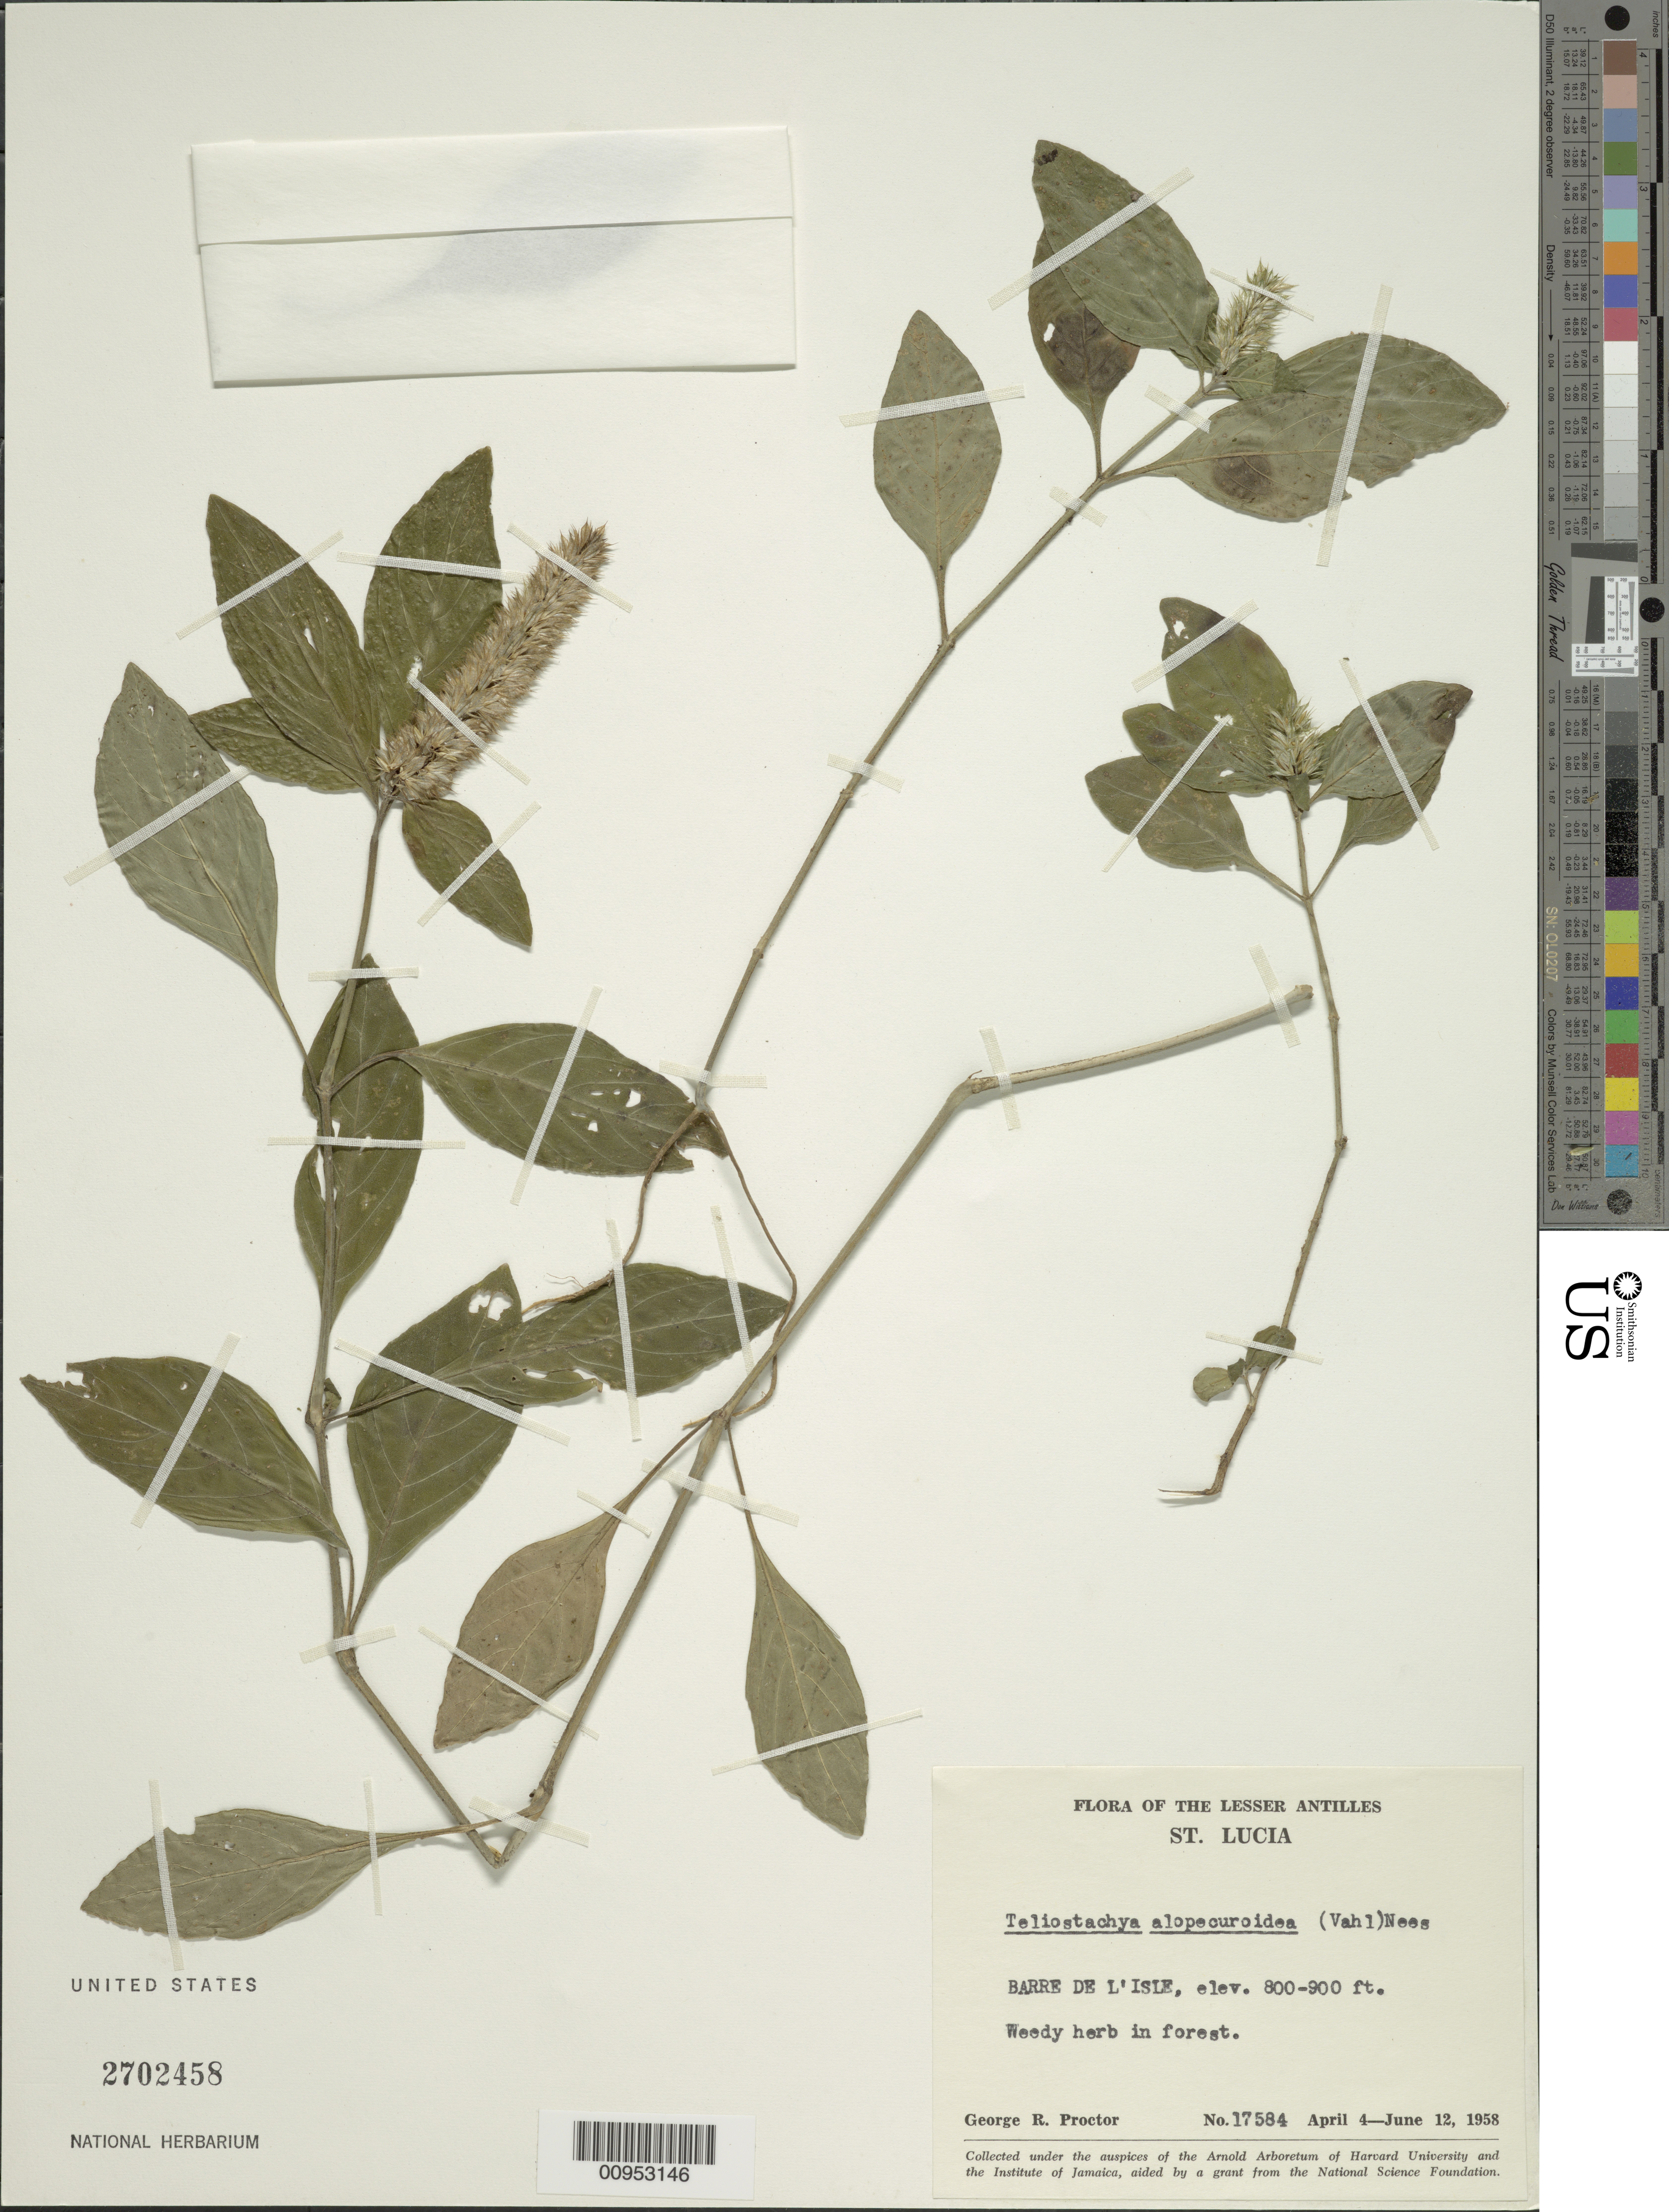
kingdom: Plantae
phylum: Tracheophyta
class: Magnoliopsida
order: Lamiales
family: Acanthaceae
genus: Teliostachya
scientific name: Teliostachya alopecuroidea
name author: (Vahl) Nees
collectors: G. R. Proctor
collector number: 17584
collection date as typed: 04 Apr 1958 to 12 Jun 1958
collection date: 1958-04-04/1958-06-12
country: St. Lucia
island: St. Lucia I.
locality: Barre de l'Isle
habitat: Forest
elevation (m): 244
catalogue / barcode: US 2702458